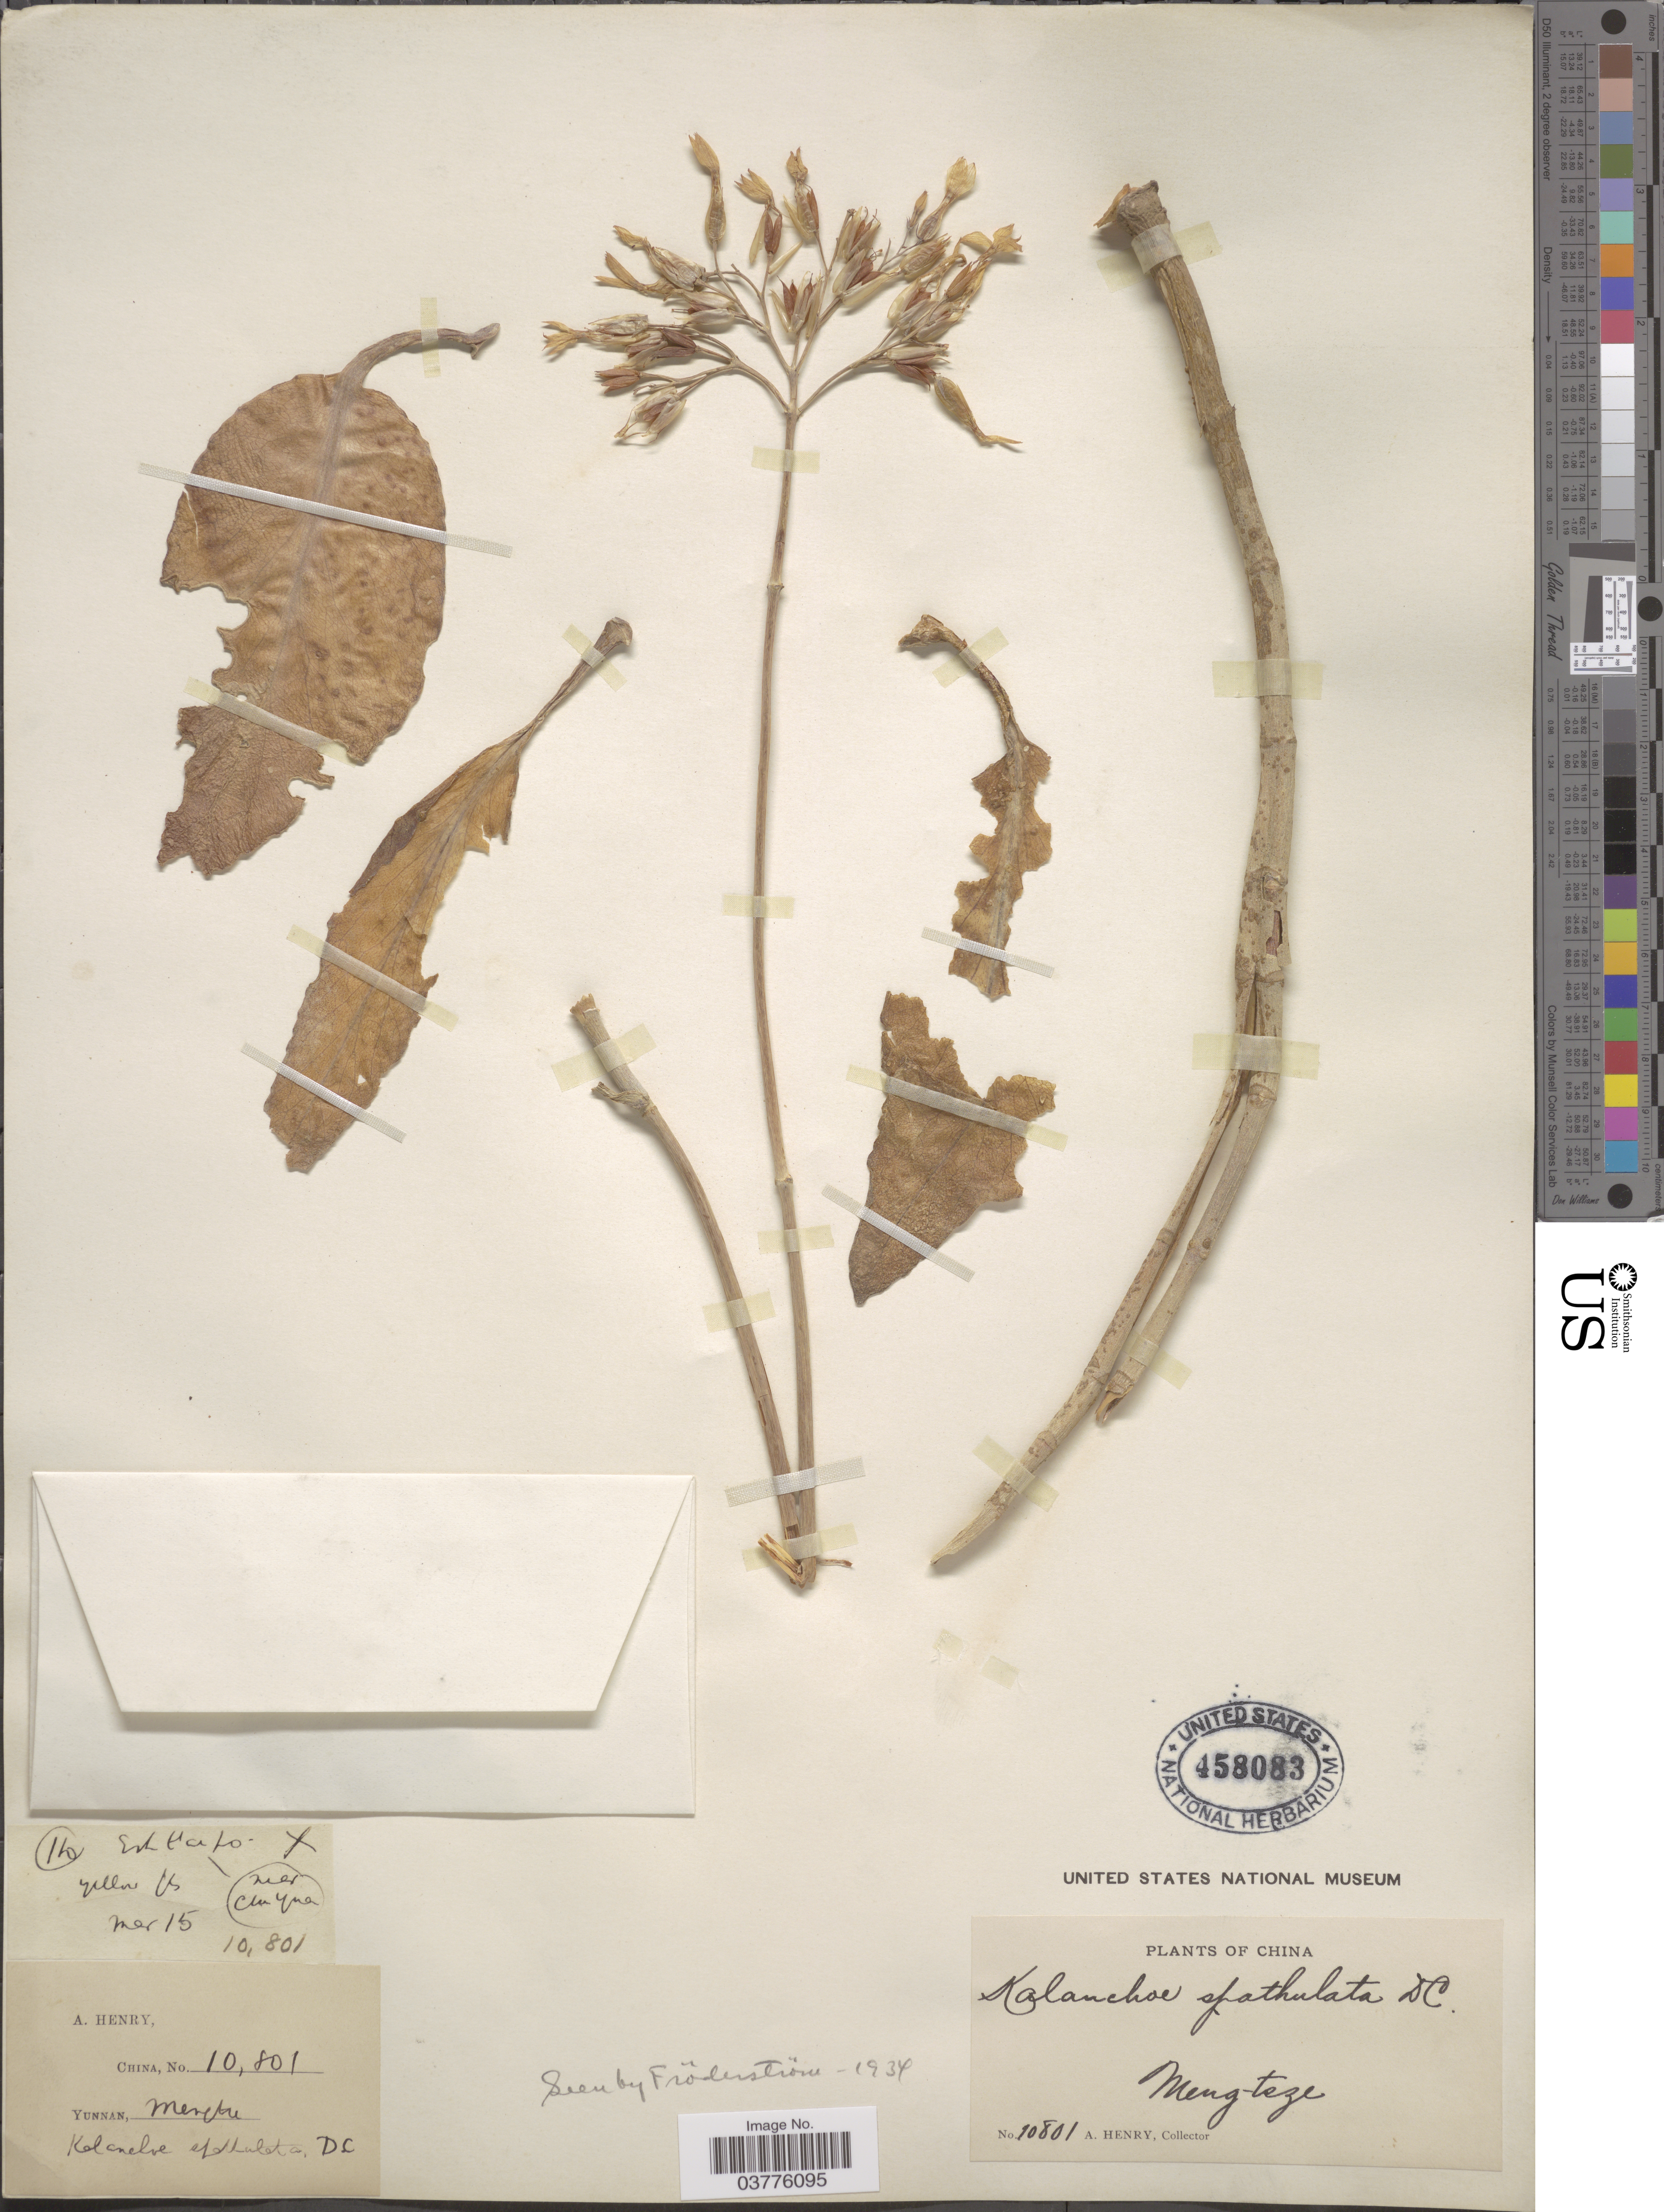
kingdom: Plantae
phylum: Tracheophyta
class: Magnoliopsida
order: Saxifragales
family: Crassulaceae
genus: Kalanchoe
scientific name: Kalanchoe spathulata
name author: DC.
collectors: A. Henry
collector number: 10801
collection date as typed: Transcribed d/m/y: /3/15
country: China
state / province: Yunnan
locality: Meng-tsze.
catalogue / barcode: US 458083